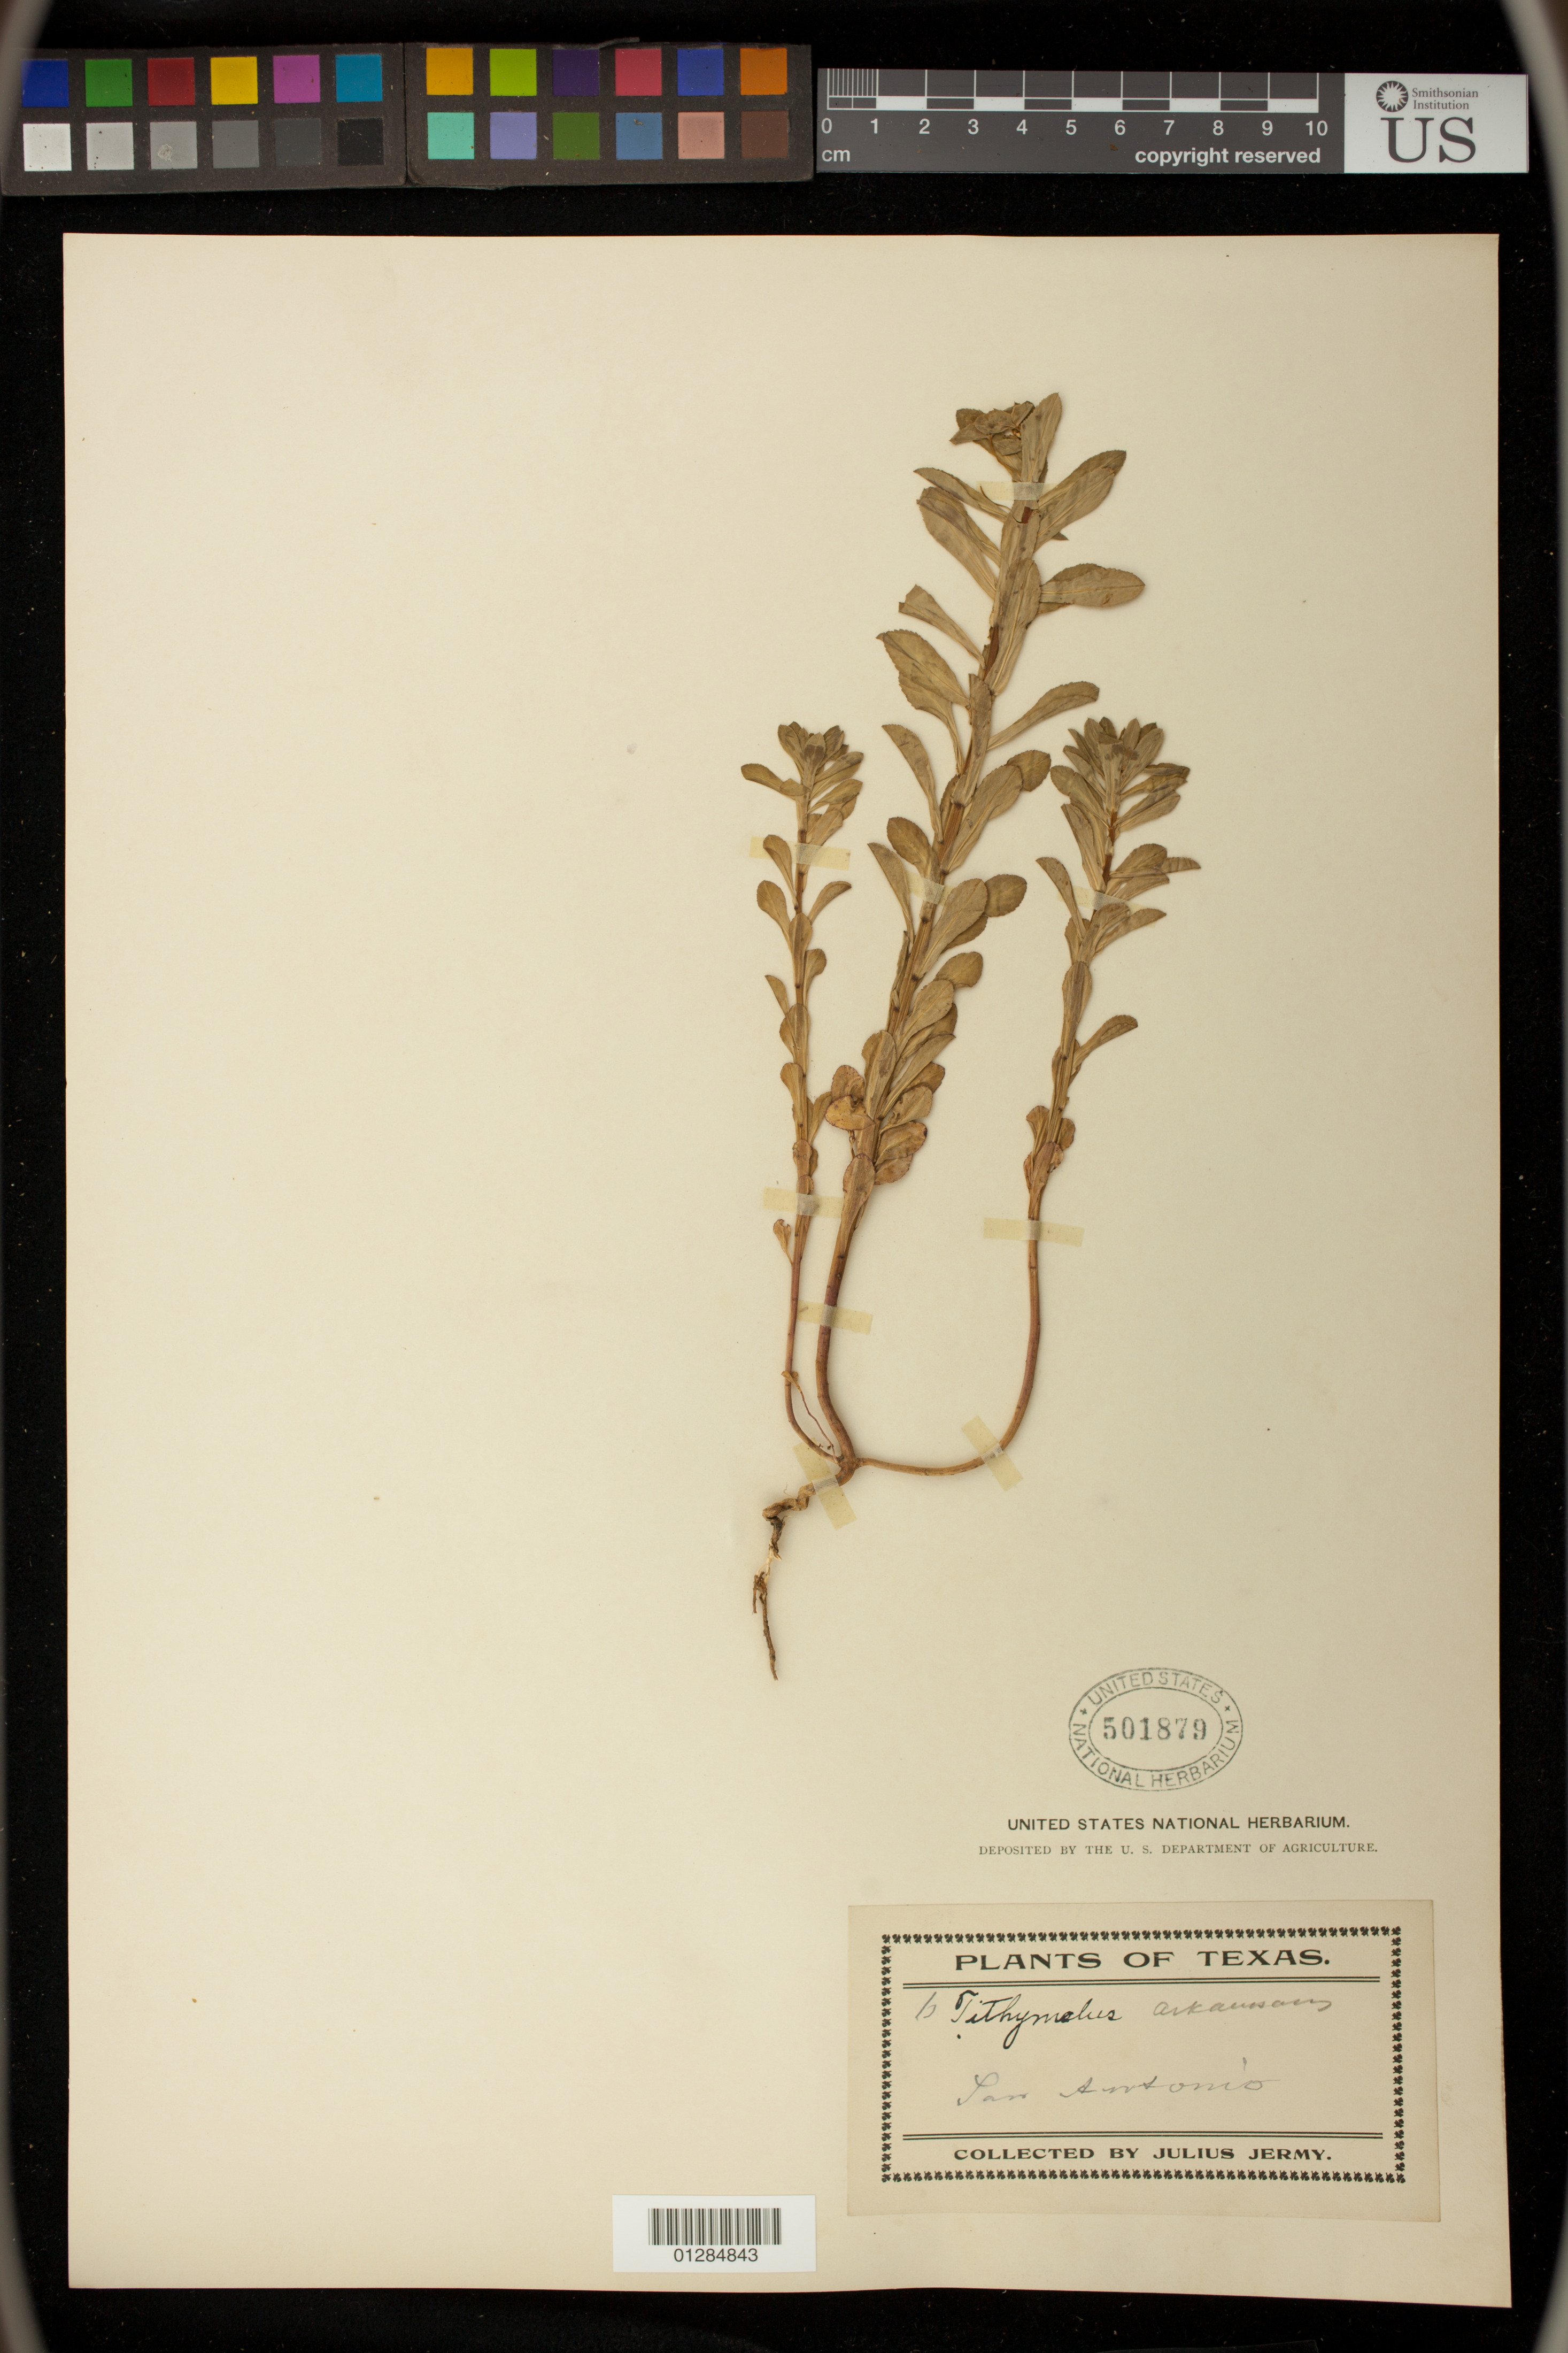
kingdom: Plantae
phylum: Tracheophyta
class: Magnoliopsida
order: Malpighiales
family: Euphorbiaceae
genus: Euphorbia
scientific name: Euphorbia spathulata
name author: Lam.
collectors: J. Jermy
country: United States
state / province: Texas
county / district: Bexar County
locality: San Antonio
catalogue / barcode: US 501879